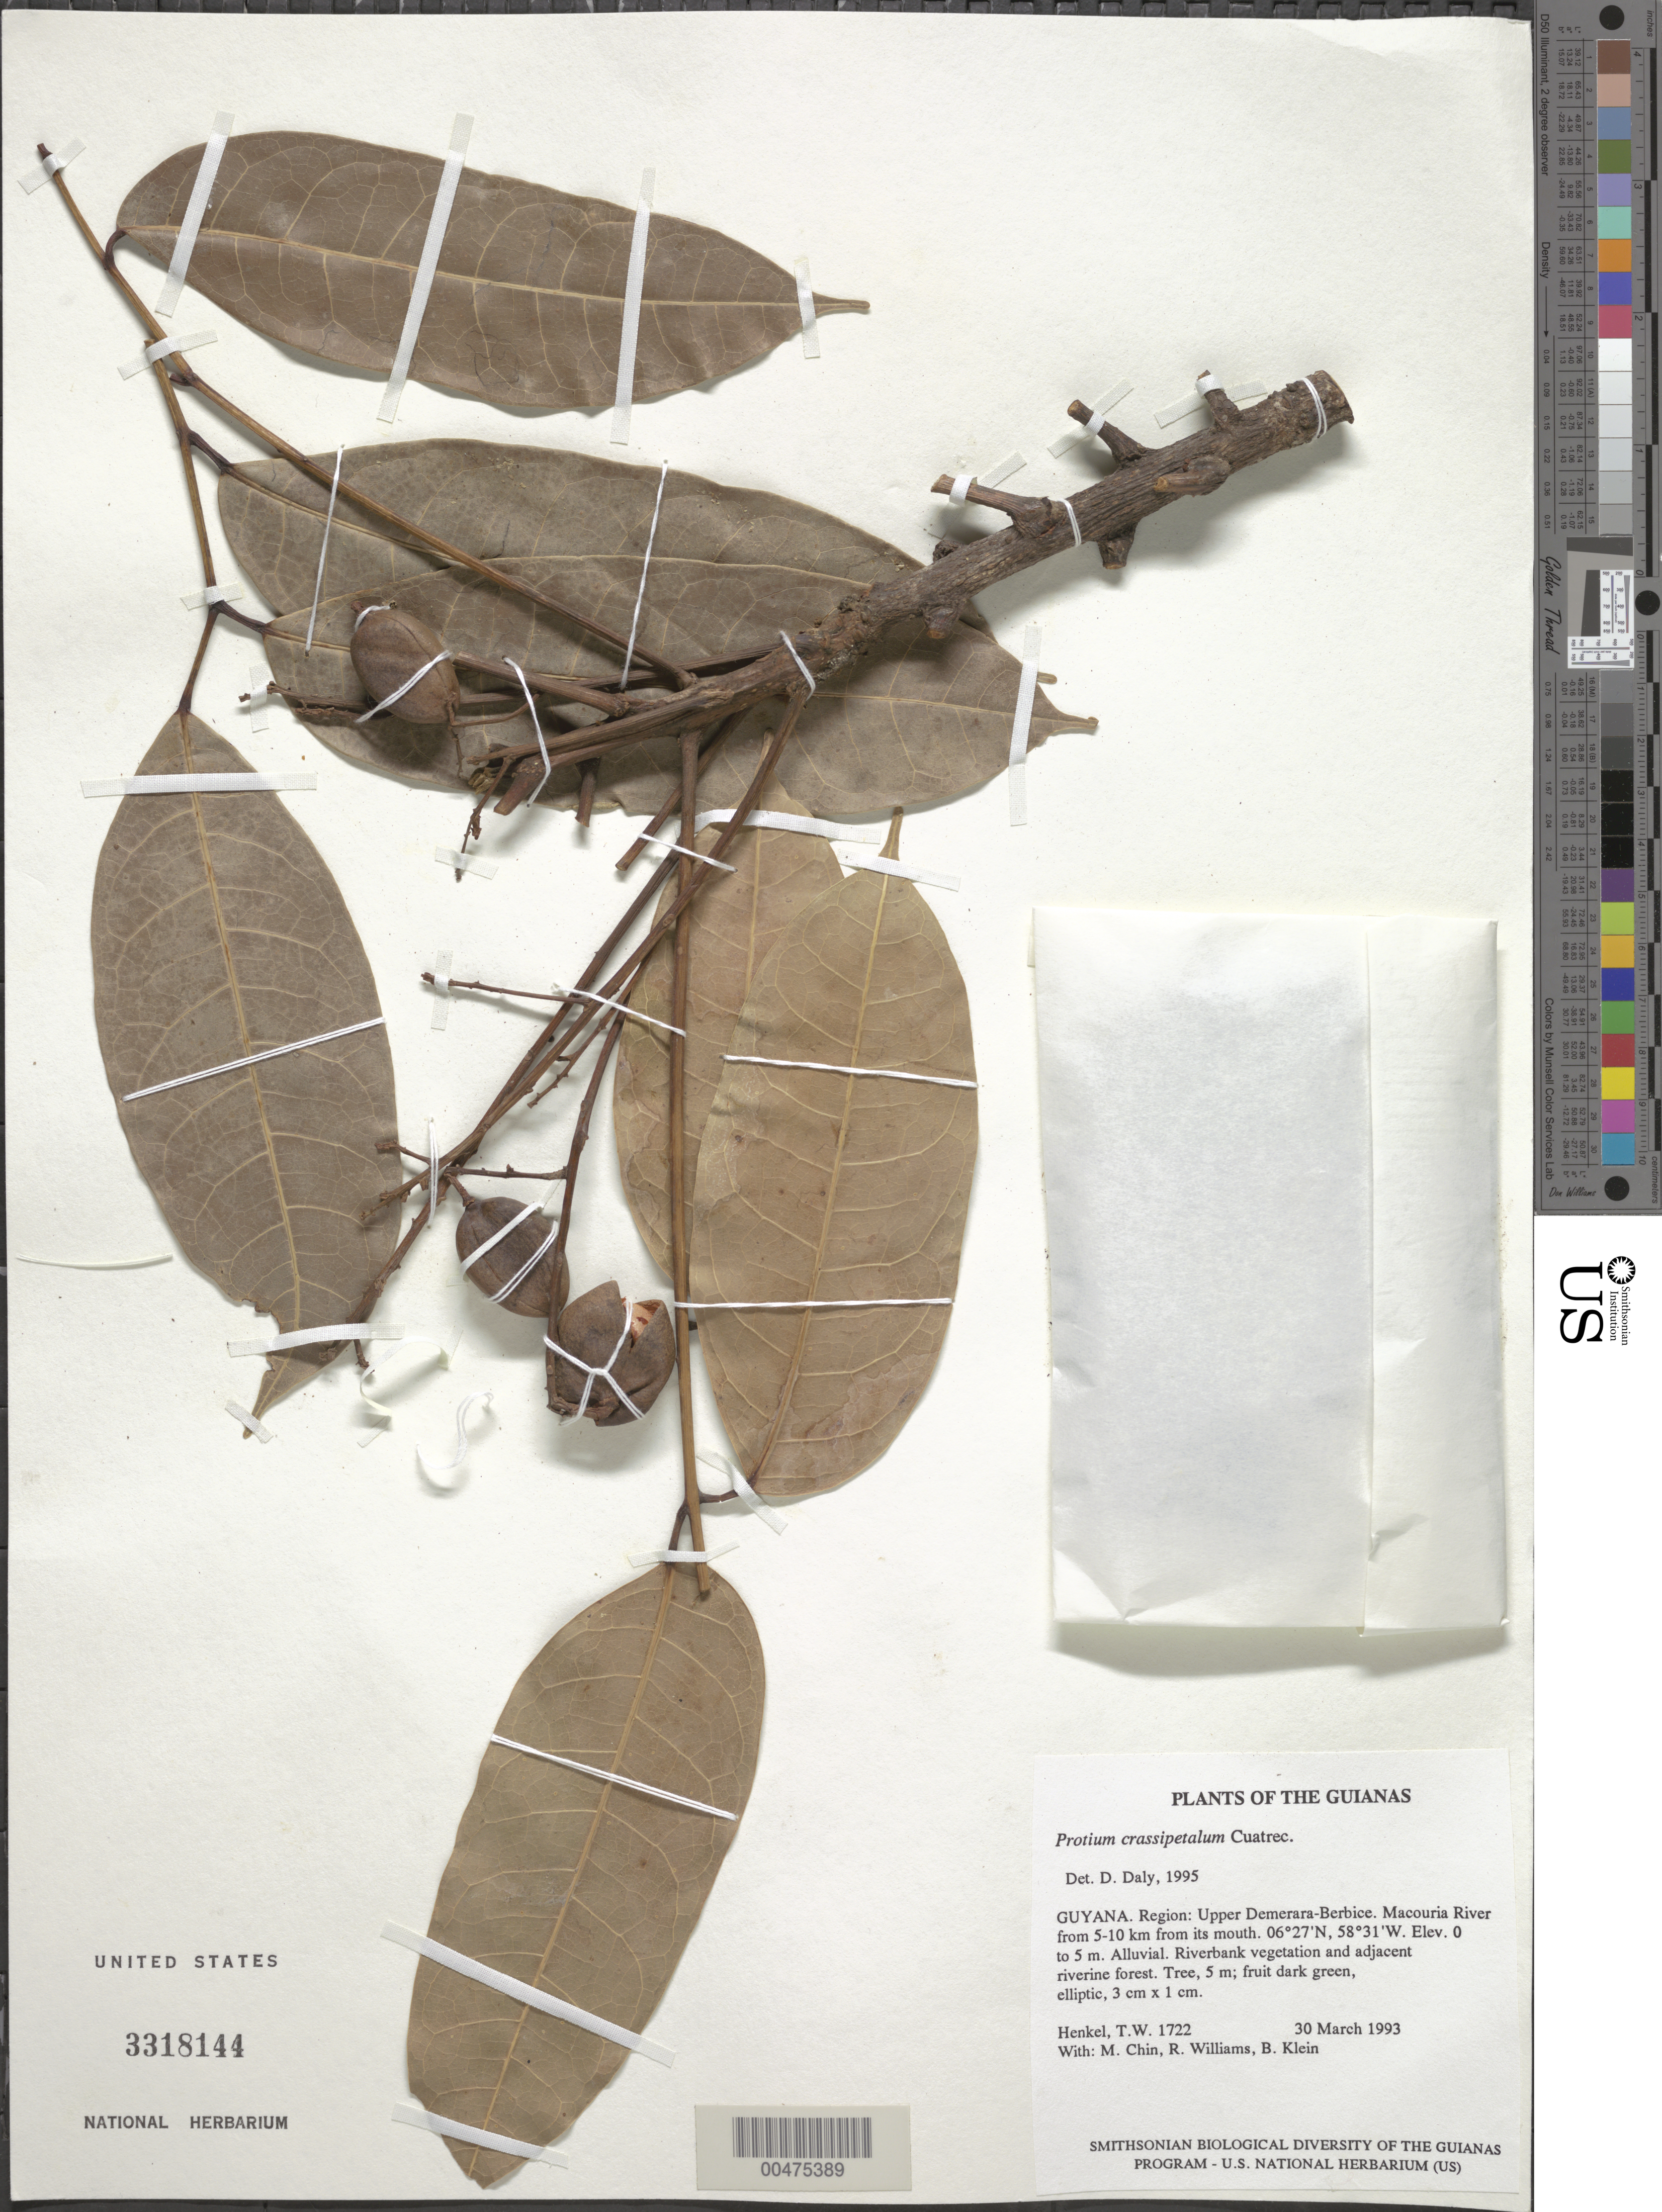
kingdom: Plantae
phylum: Tracheophyta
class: Magnoliopsida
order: Sapindales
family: Burseraceae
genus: Protium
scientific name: Protium crassipetalum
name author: Cuatrec.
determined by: Daly, D. C.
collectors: T. Henkel, M. Chin, R. Williams & B. Klein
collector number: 1722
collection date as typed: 30 March 1993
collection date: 1993-03-30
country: Guyana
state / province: U. Demerara-Berbice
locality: Macouria River from 5-10 km from its mouth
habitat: Alluvial. Riverbank vegetation and adjacent riverine forest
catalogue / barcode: US 3318144